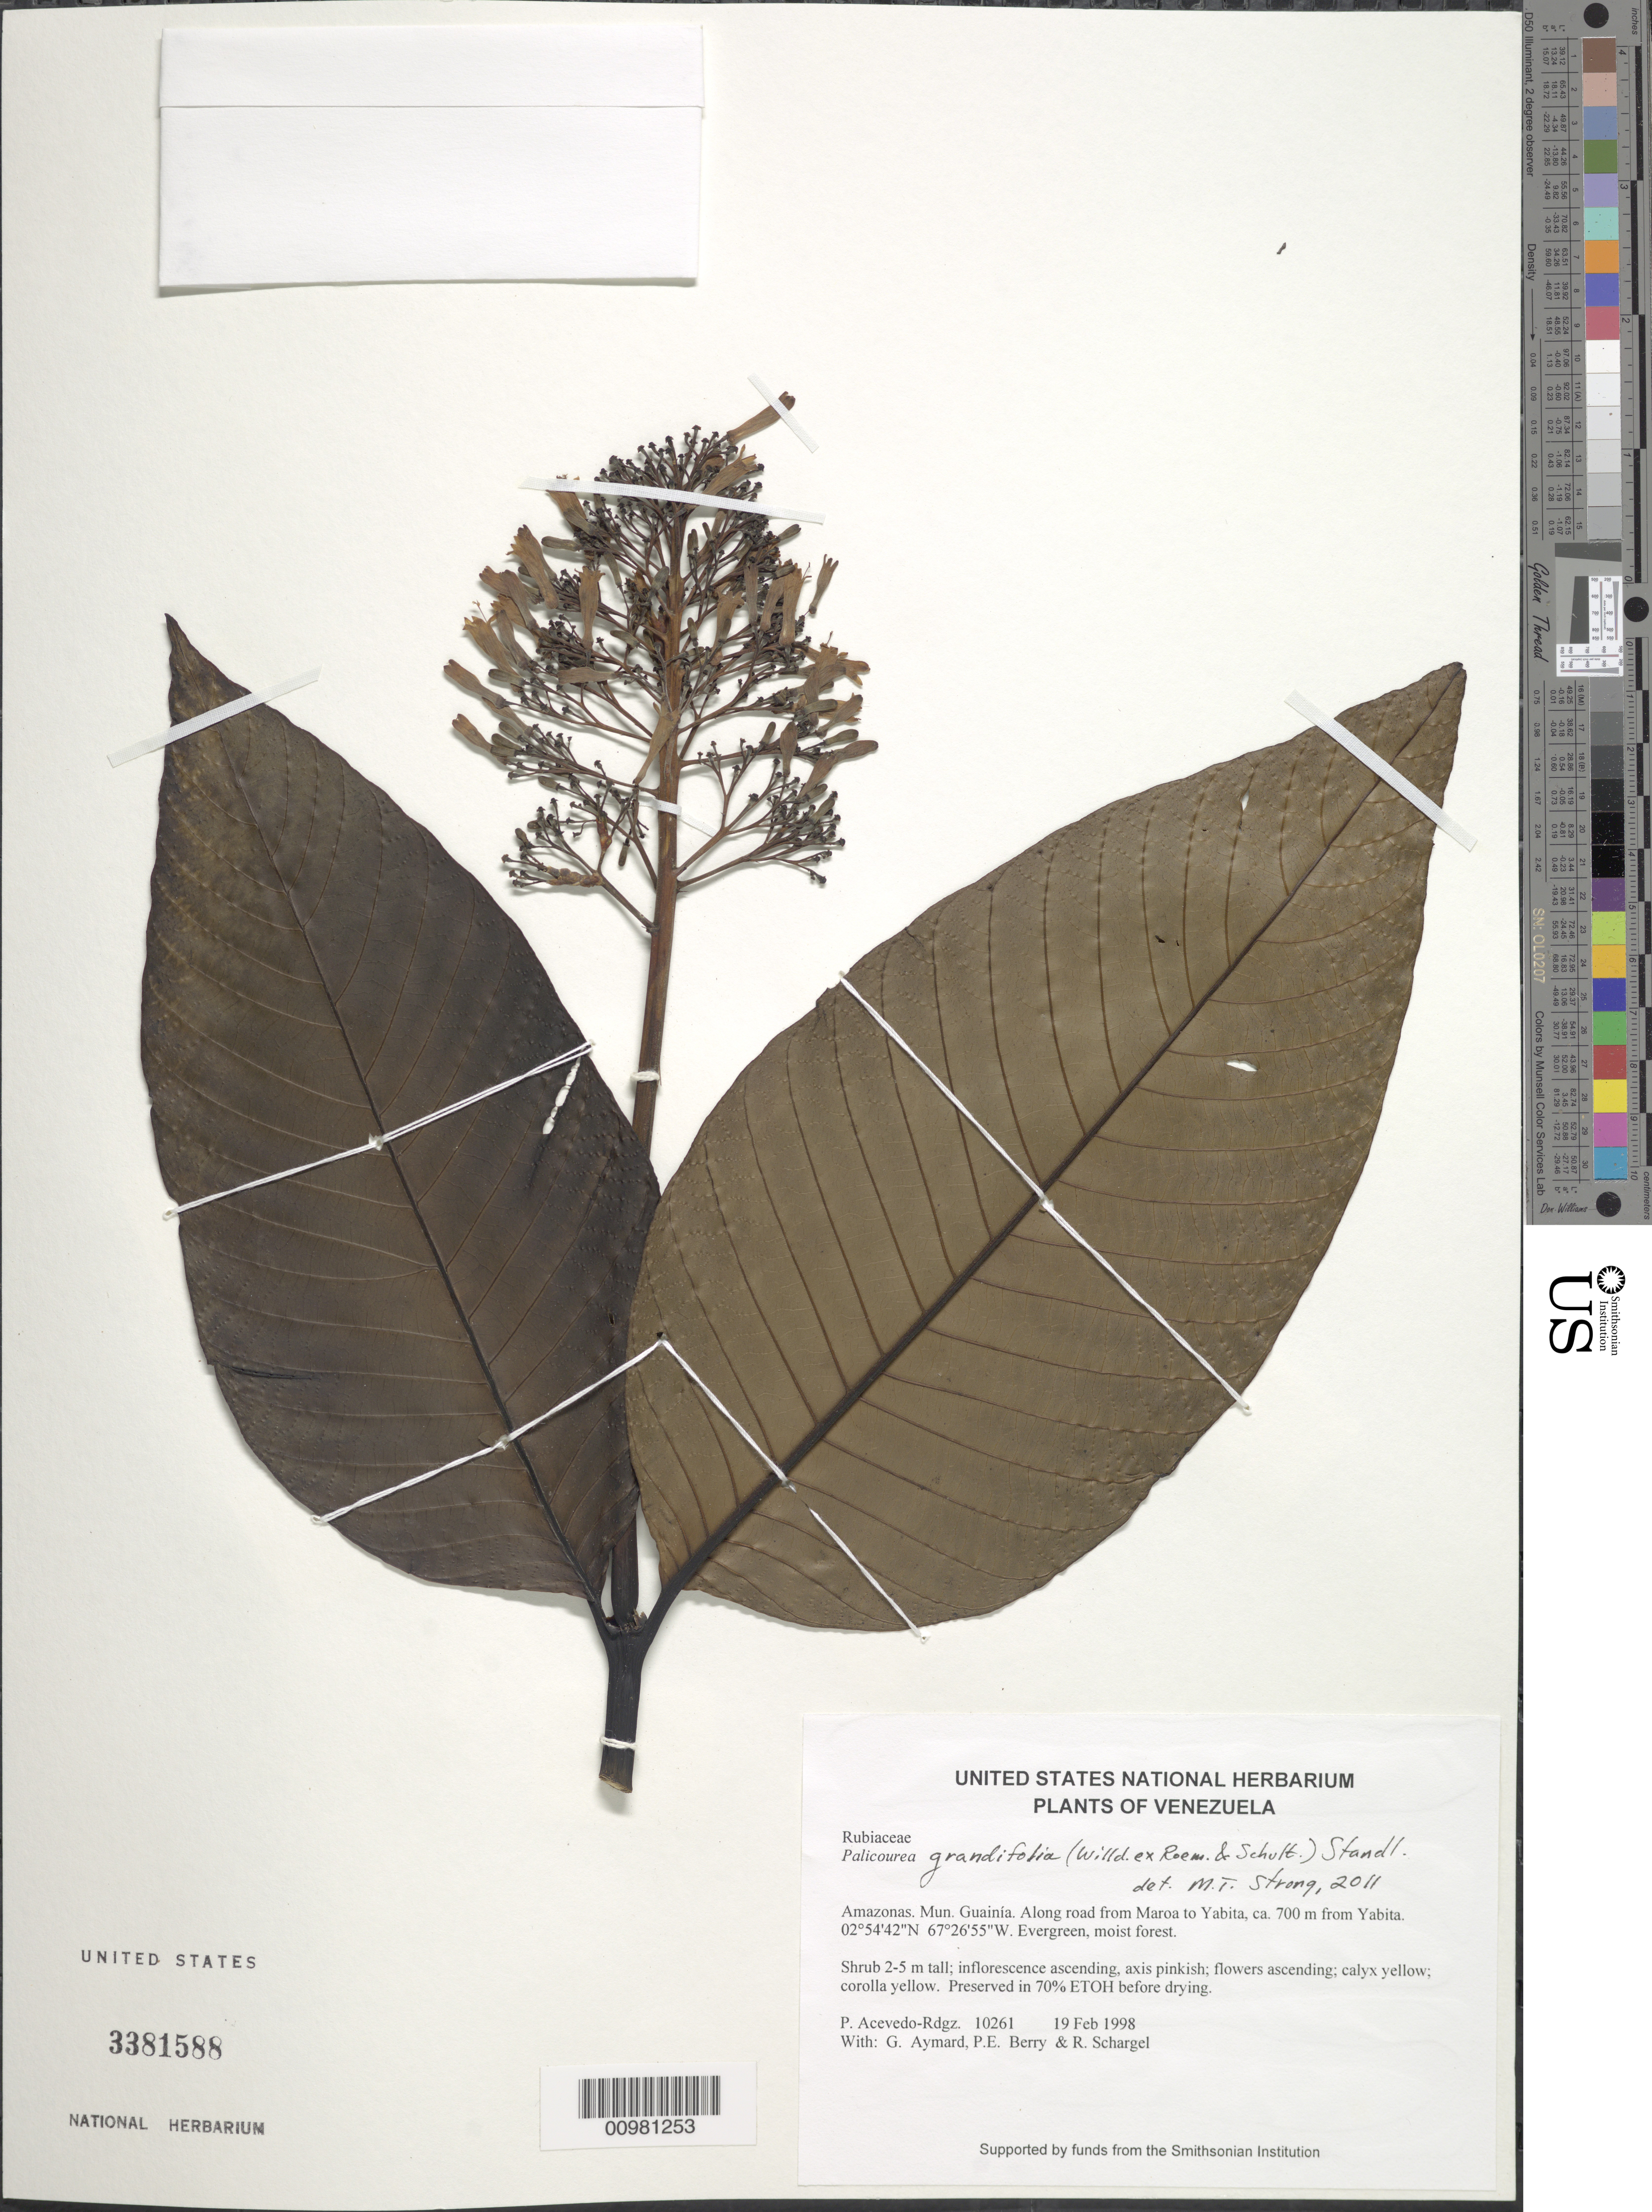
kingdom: Plantae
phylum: Tracheophyta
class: Magnoliopsida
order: Gentianales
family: Rubiaceae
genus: Palicourea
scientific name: Palicourea grandifolia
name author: (Willd. ex Rose & Schult.) Standl.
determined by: Strong, M. T., (US), Smithsonian Institution - National Museum of Natural History (UNITED STATES)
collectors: P. Acevedo-Rodr., G. A. Aymard, P. E. Berry & R. Schargel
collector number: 10261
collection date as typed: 19 Feb 1998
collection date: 1998-02-19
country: Venezuela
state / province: Amazonas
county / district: Maroa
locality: Along road from Maroa to Yabita, ca. 700 m from Yabita.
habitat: Evergreen, moist forest.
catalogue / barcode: US 3381588